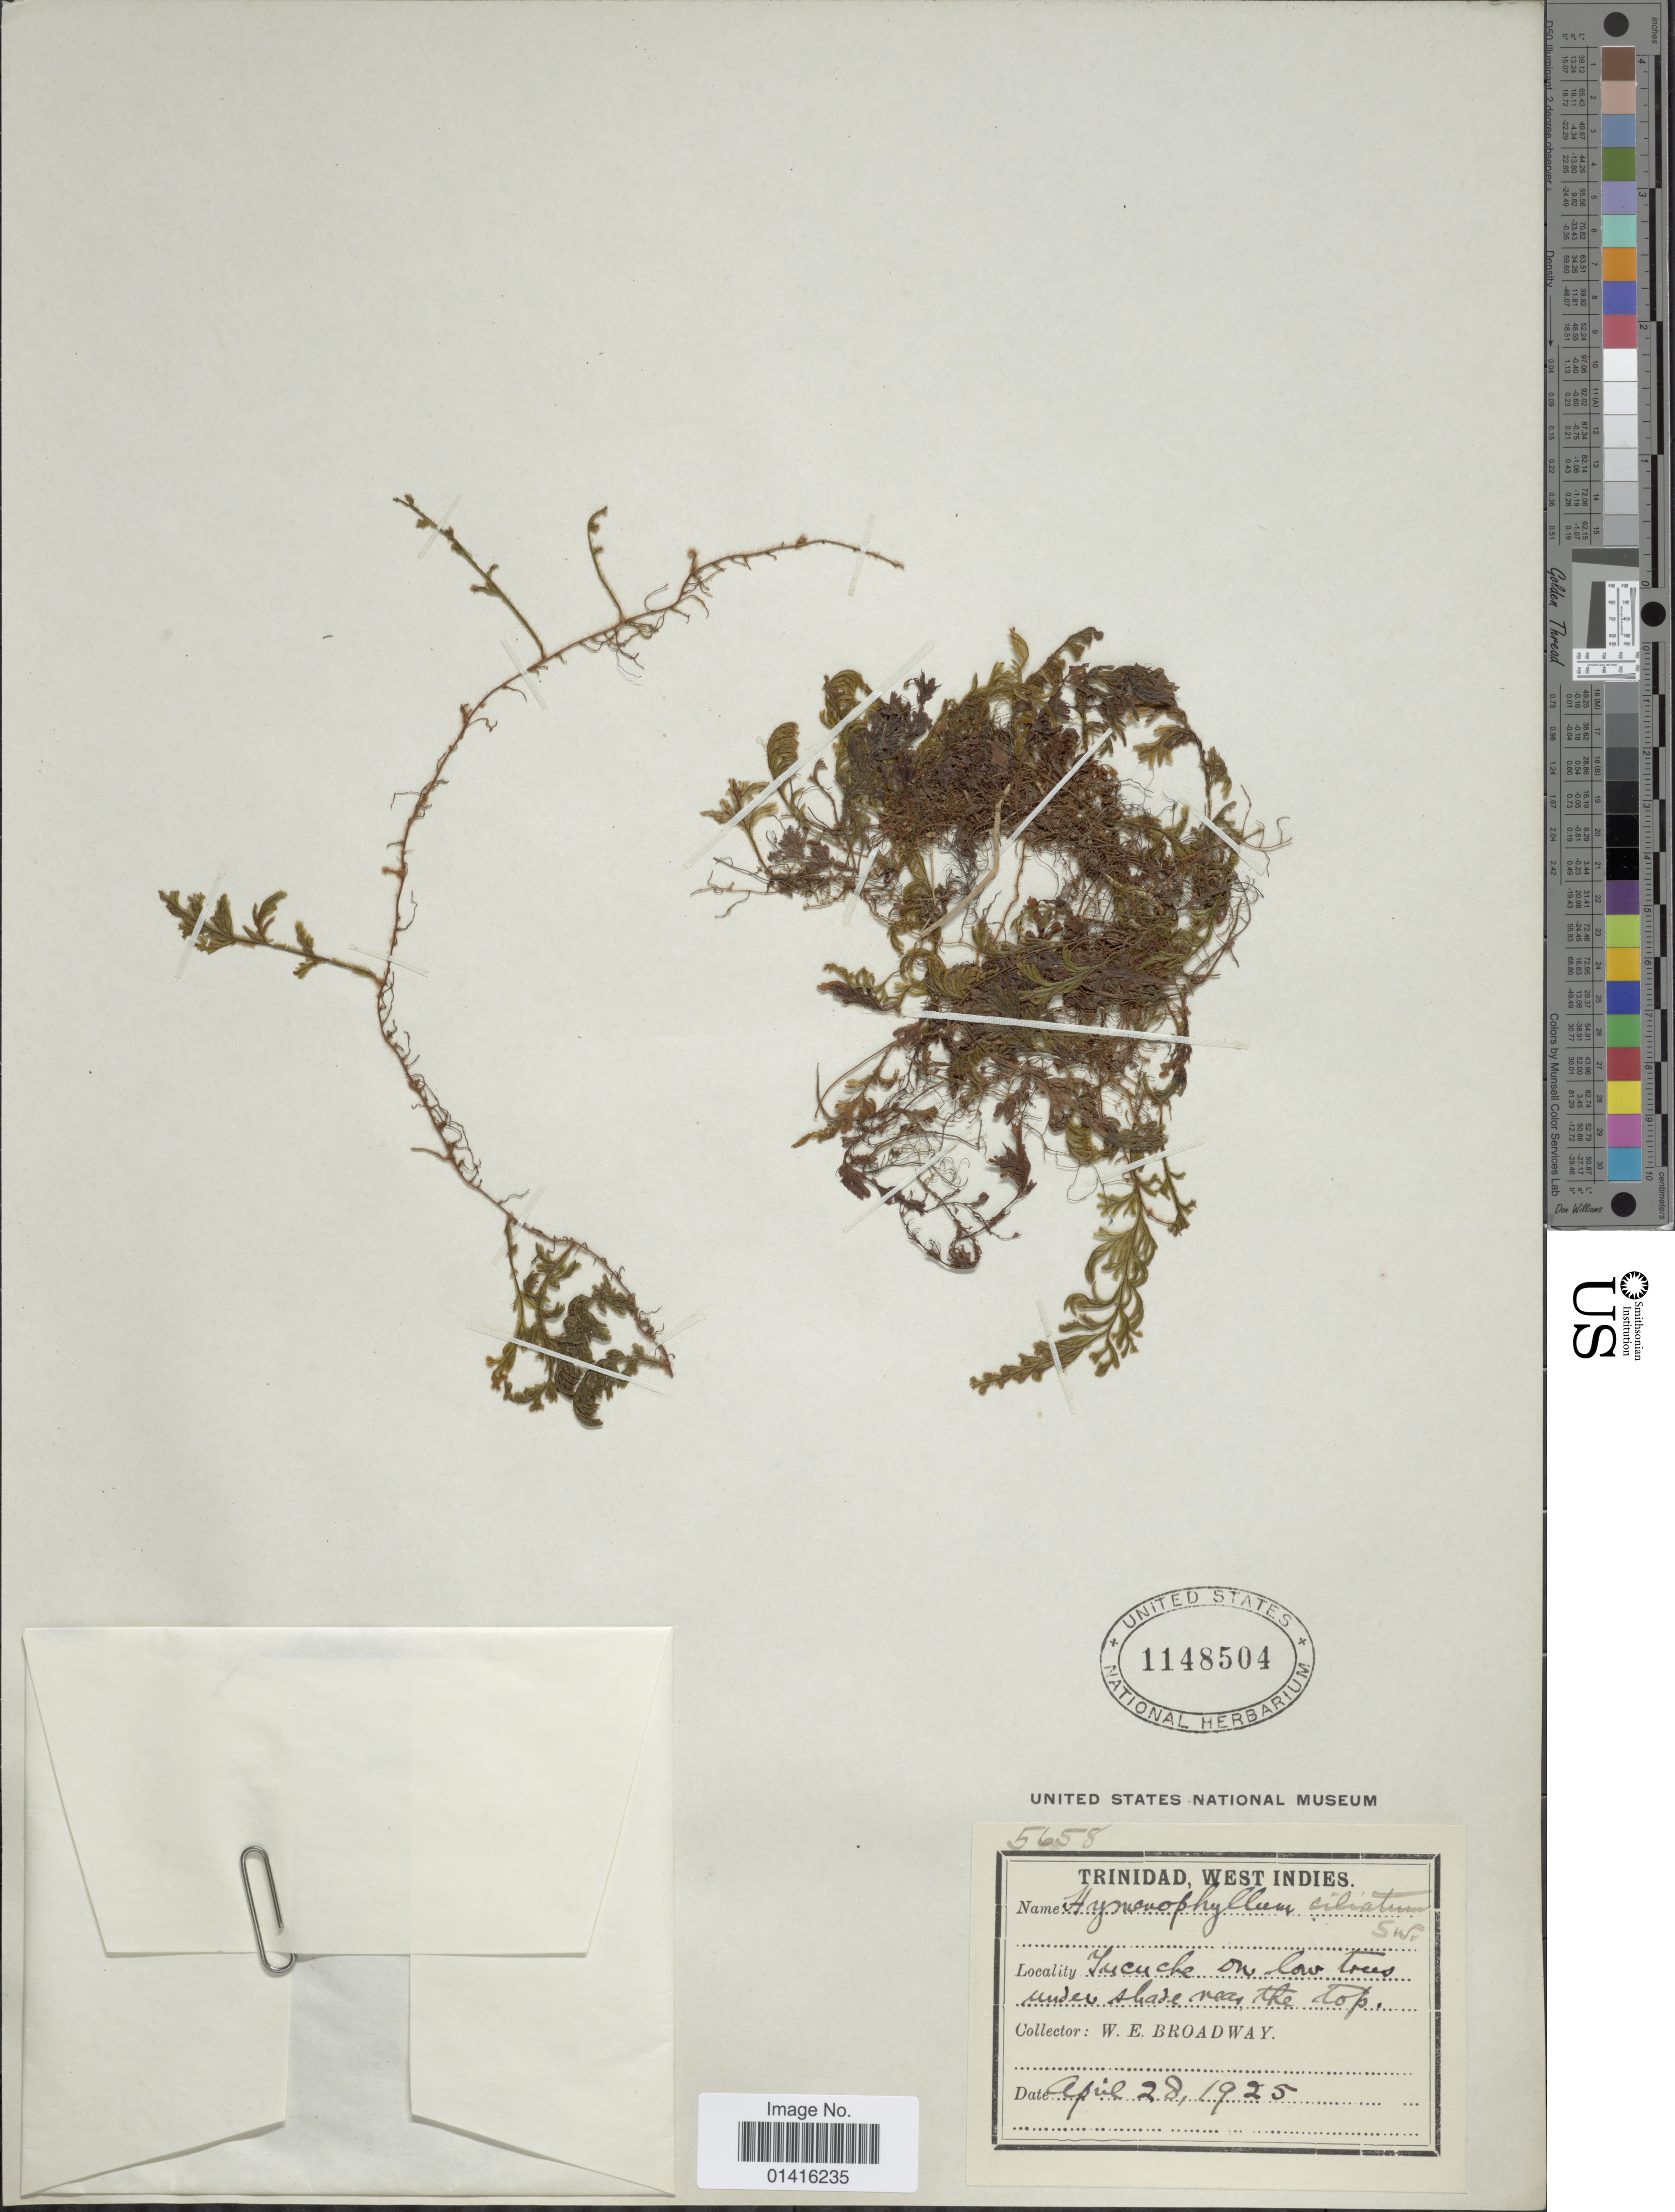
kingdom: Plantae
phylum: Tracheophyta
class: Polypodiopsida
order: Hymenophyllales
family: Hymenophyllaceae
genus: Hymenophyllum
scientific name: Hymenophyllum hirsutum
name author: (L.) Sw.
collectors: W. E. Broadway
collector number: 5658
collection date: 1925-04-28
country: Trinidad and Tobago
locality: Trinidad, West Indies, Tucuche on low trees under shade near the top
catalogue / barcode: US 1148504